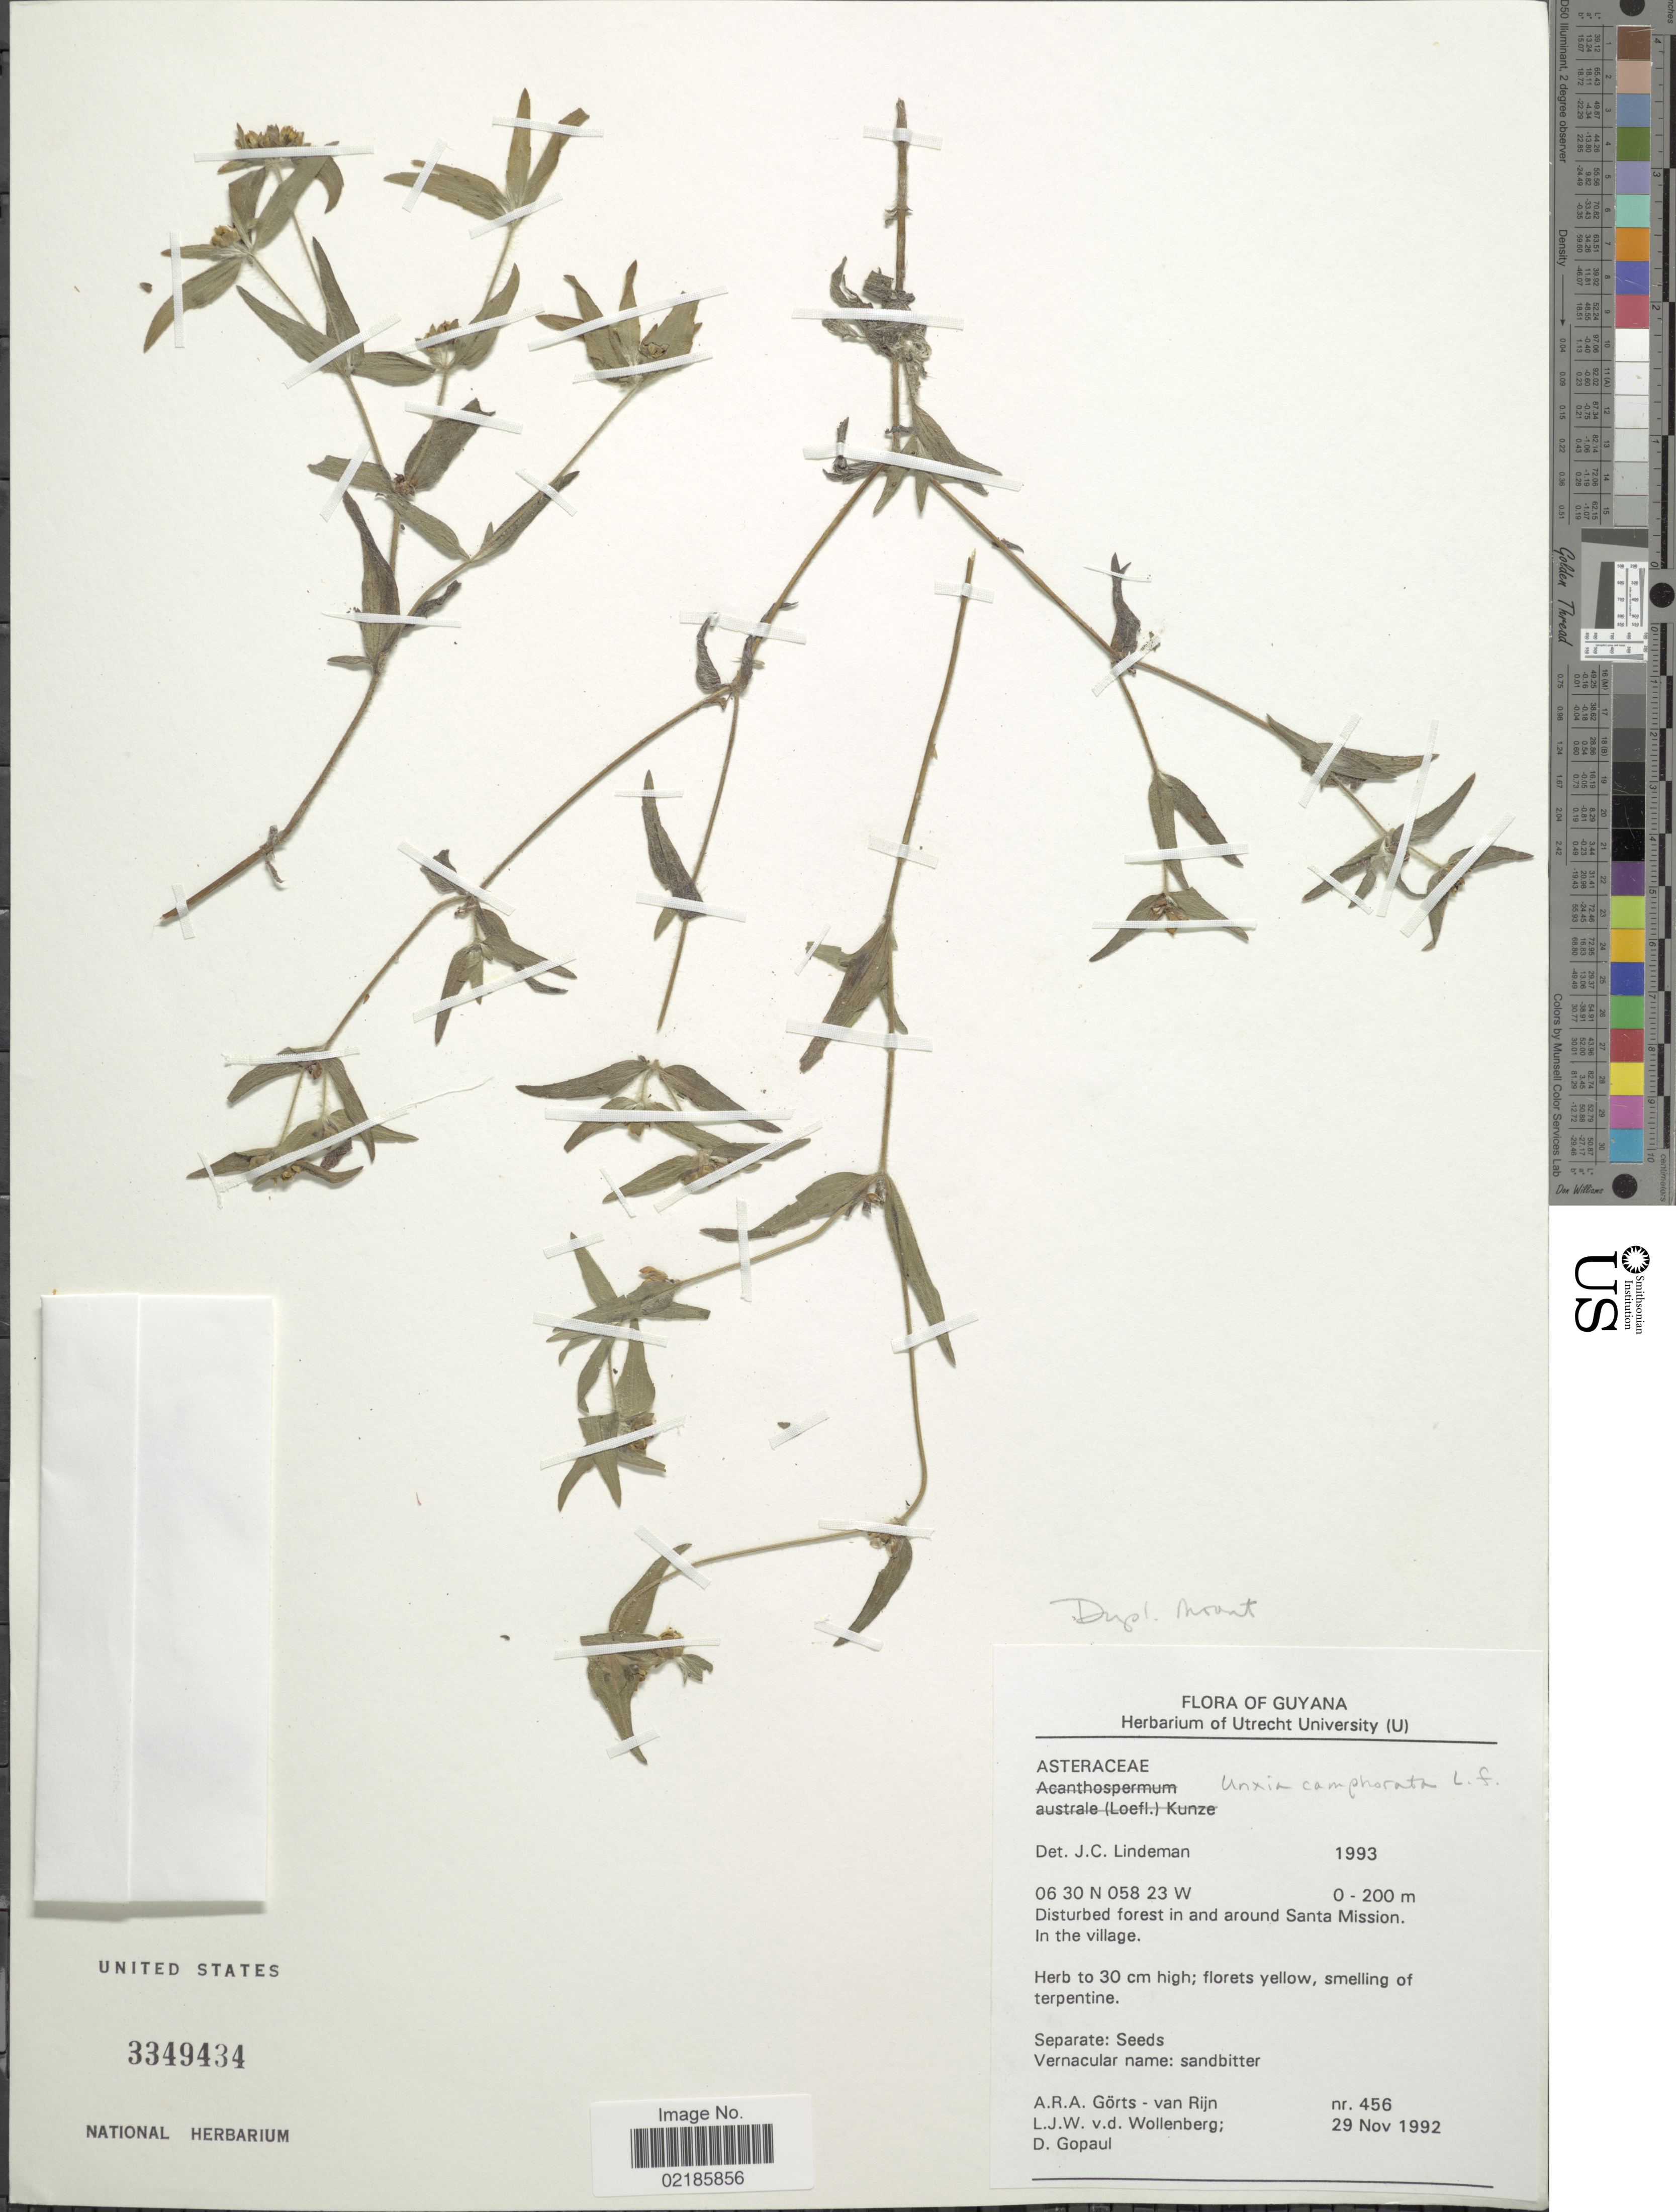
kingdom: Plantae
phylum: Tracheophyta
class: Magnoliopsida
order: Asterales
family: Asteraceae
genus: Unxia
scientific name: Unxia camphorata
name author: L. f.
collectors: A. .R. A. Görts-van Rijn, L. van der Wollenberg & D. Gopaul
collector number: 456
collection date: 1992-11-29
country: Guyana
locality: Disturbed forest in and around Santa Mission. In the village.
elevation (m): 0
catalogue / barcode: US 3349434